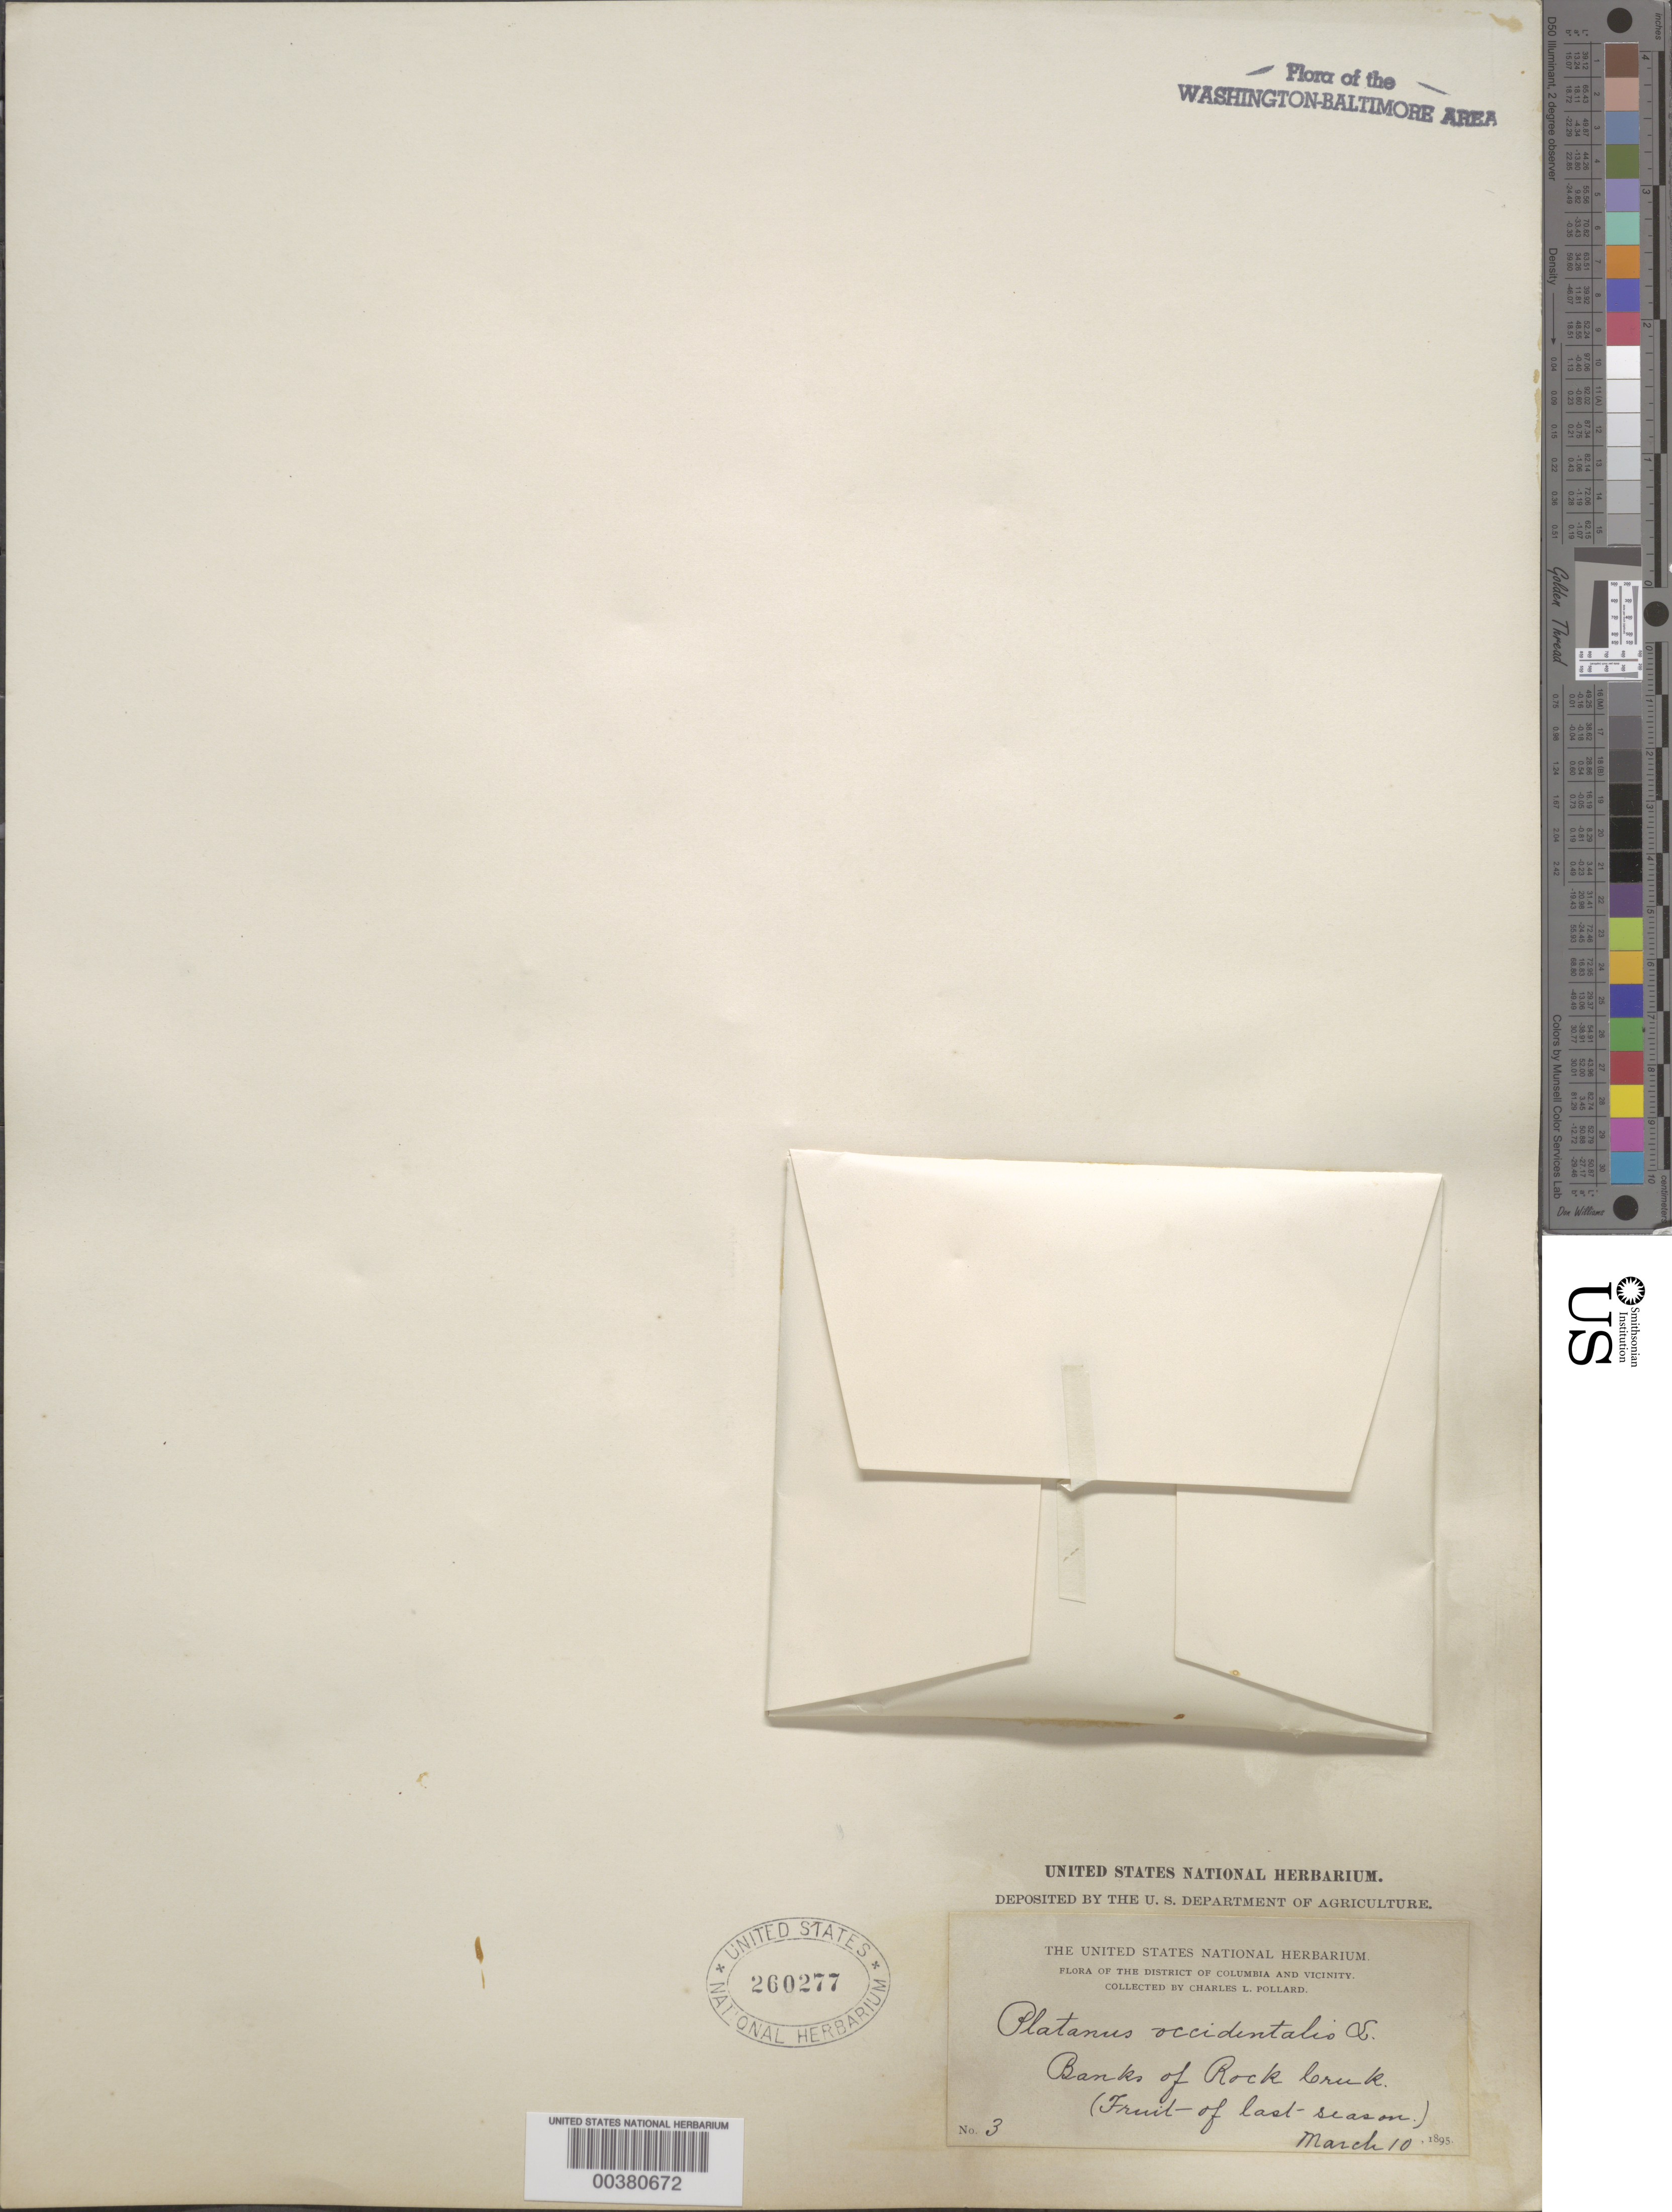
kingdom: Plantae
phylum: Tracheophyta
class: Magnoliopsida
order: Proteales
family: Platanaceae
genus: Platanus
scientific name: Platanus occidentalis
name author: L.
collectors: C. L. Pollard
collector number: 3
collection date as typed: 10 Mar 1895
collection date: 1895-03-10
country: United States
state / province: District of Columbia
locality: Rock Creek Rock Creek Park and Vicinity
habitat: Banks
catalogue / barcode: US 260277